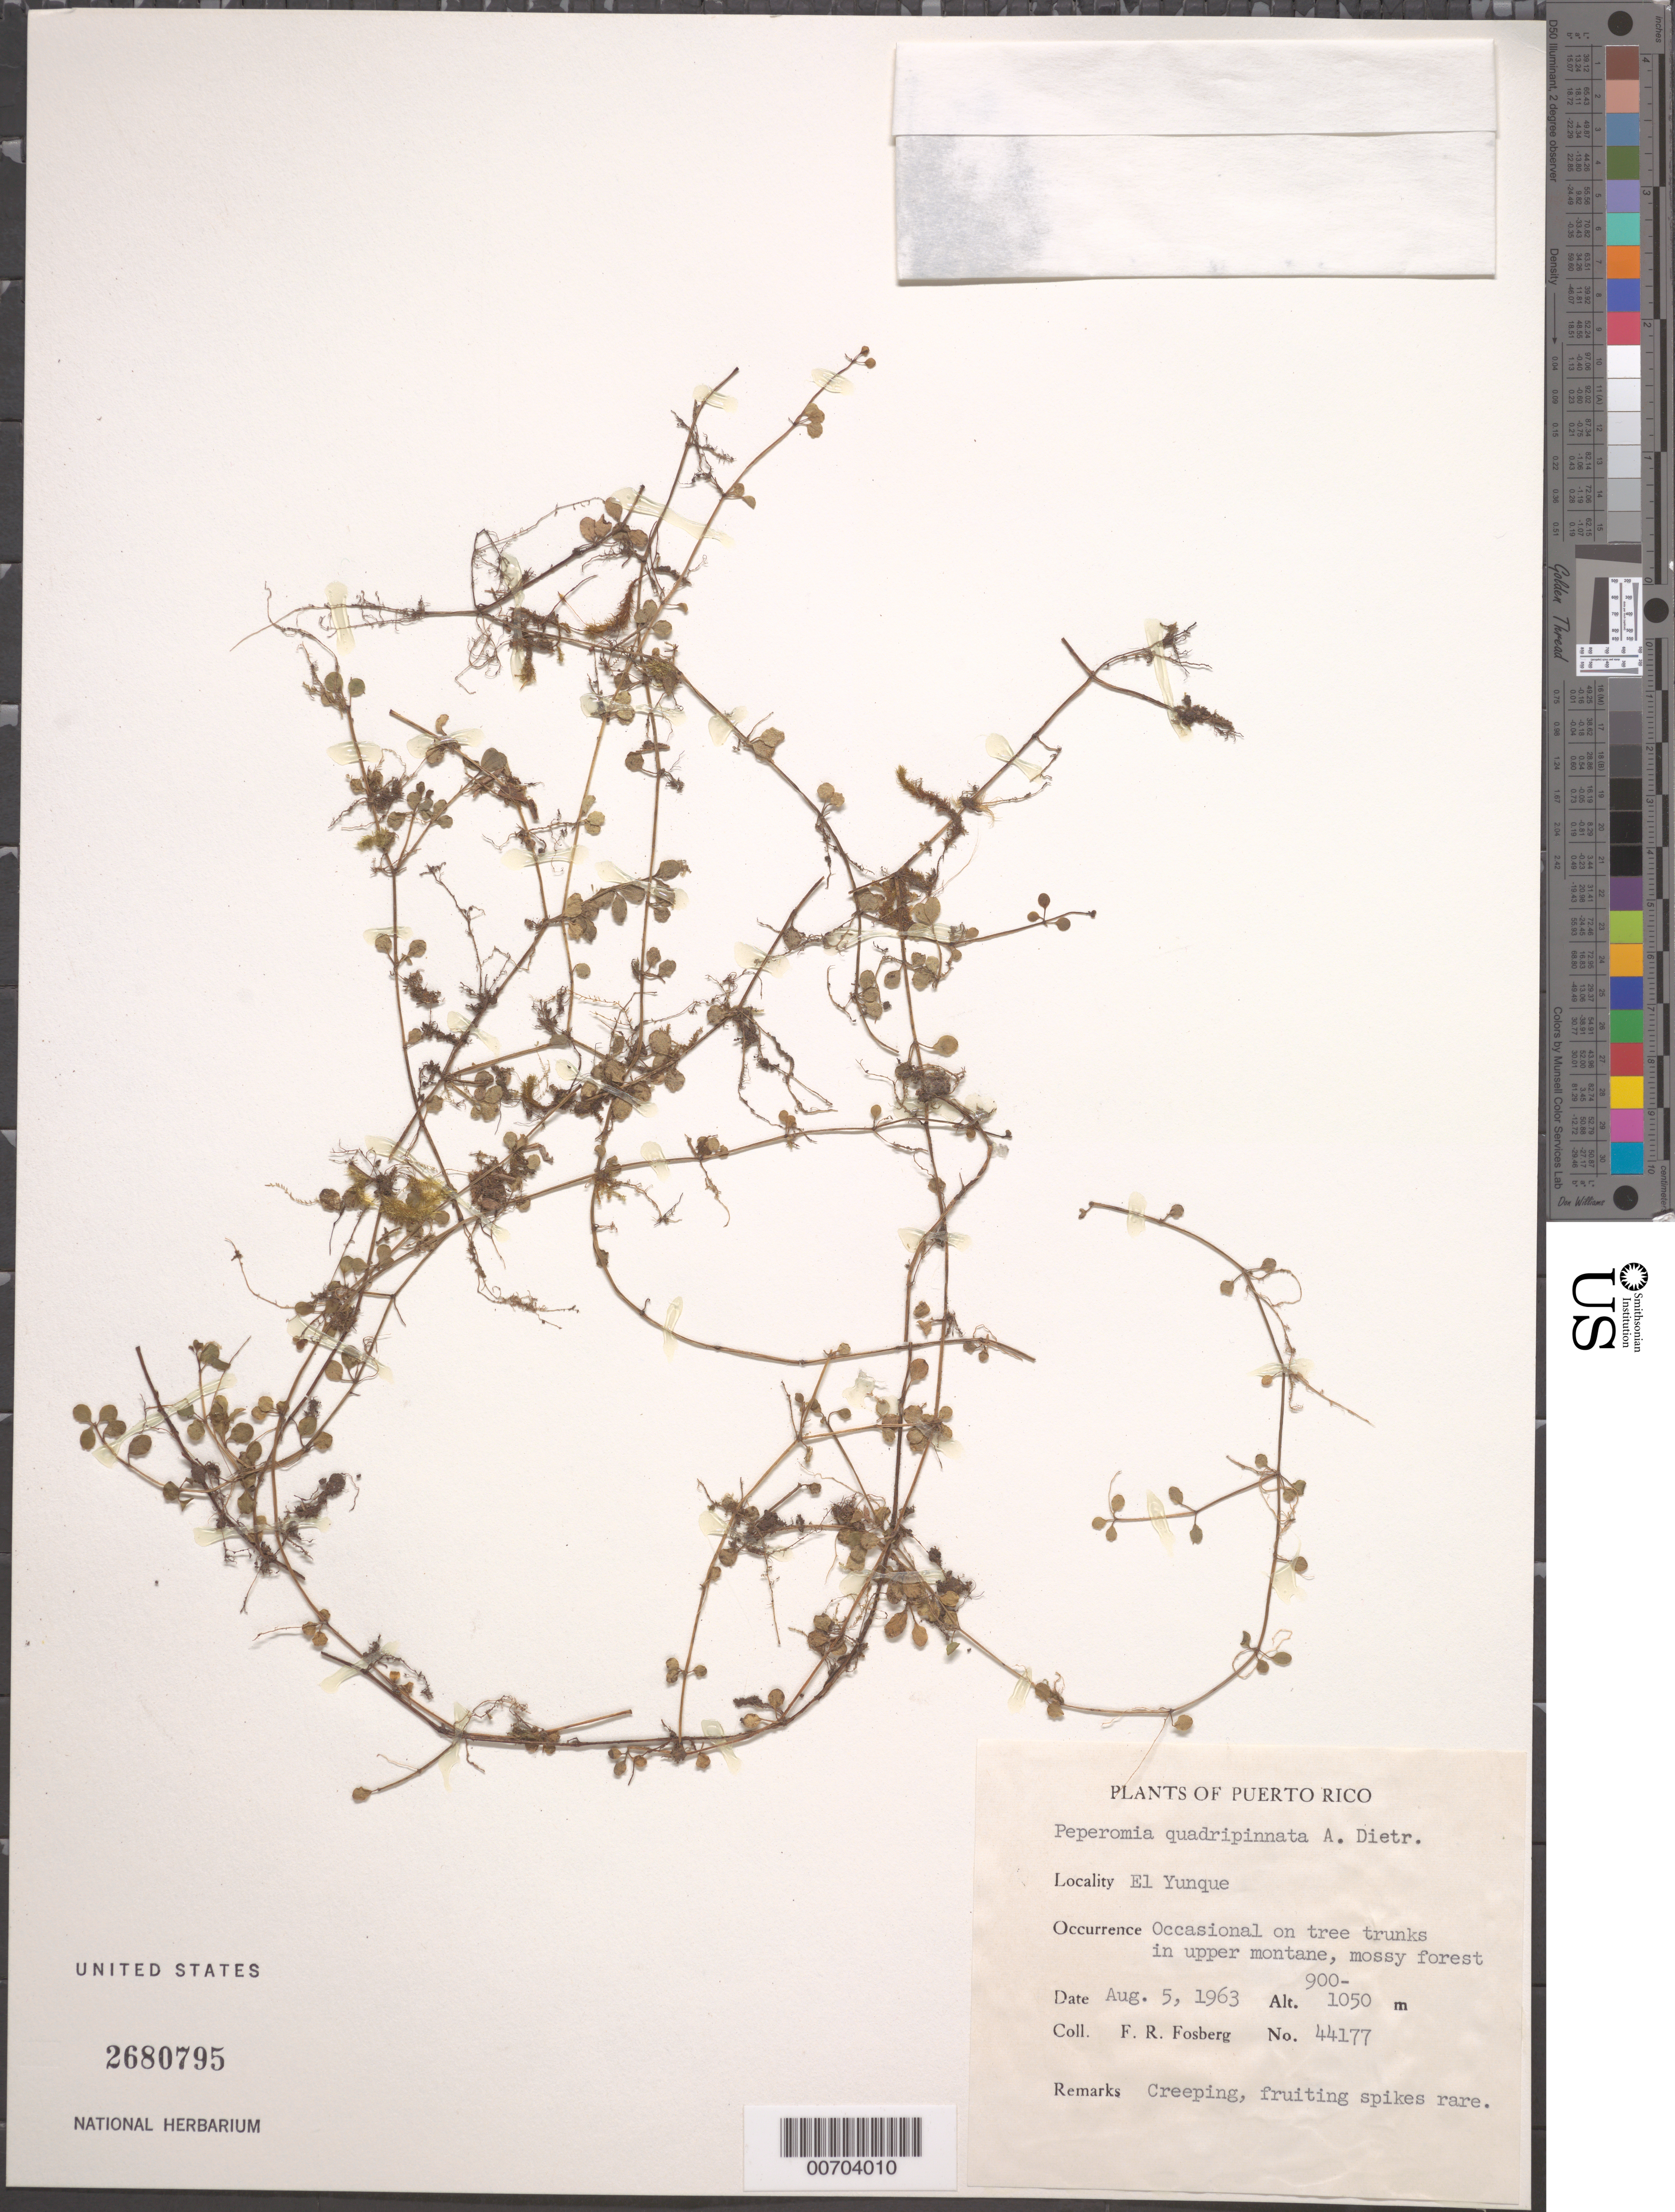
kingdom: Plantae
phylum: Tracheophyta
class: Magnoliopsida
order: Piperales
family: Piperaceae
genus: Peperomia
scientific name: Peperomia quadripinnata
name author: A. Dietr.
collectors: F. R. Fosberg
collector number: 44177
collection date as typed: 05 Aug 1963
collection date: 1963-08-05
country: Puerto Rico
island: Greater Antilles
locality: El Yunque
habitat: On tree trunks in upper montane, mossy forest.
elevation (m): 900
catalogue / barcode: US 2680795